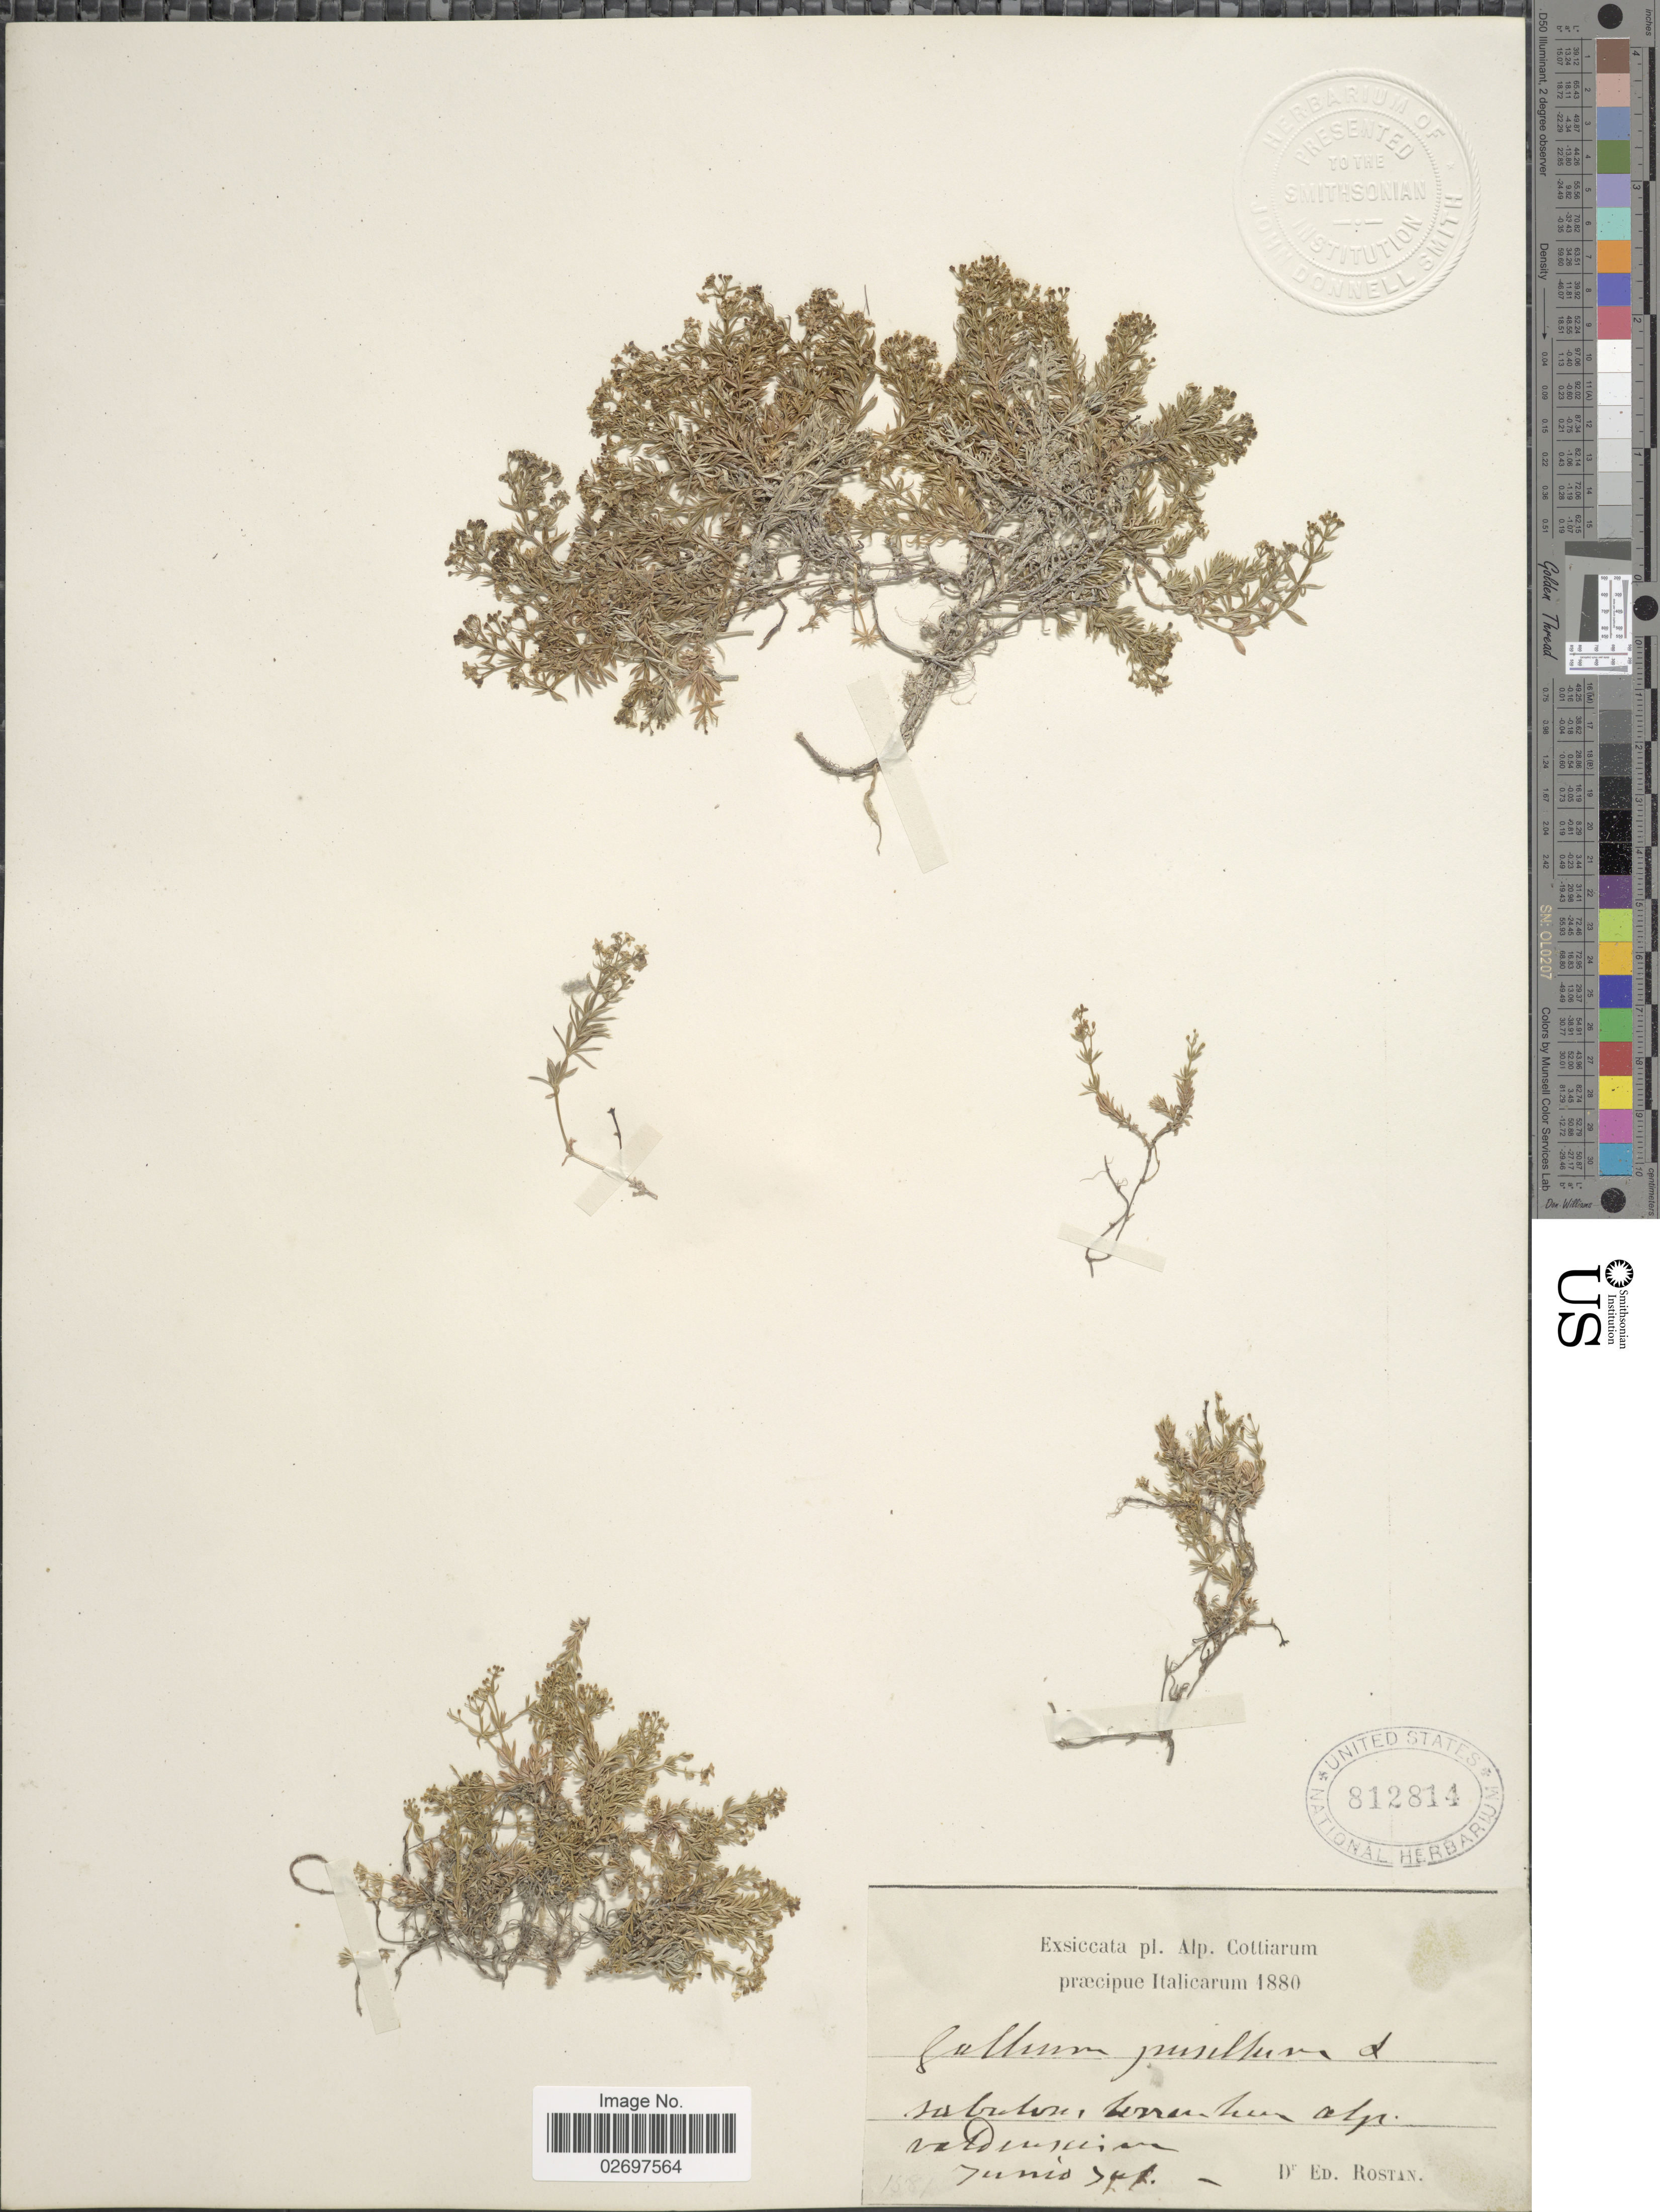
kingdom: Plantae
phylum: Tracheophyta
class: Magnoliopsida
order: Gentianales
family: Rubiaceae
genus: Galium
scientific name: Galium pusillum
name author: L.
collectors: E. Rostan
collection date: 1880-06/1880-07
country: Italy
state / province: Piedmont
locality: Alp. Cottiarum, subitore, terrentun alp. valdensium [interpreted]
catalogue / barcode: US 812814